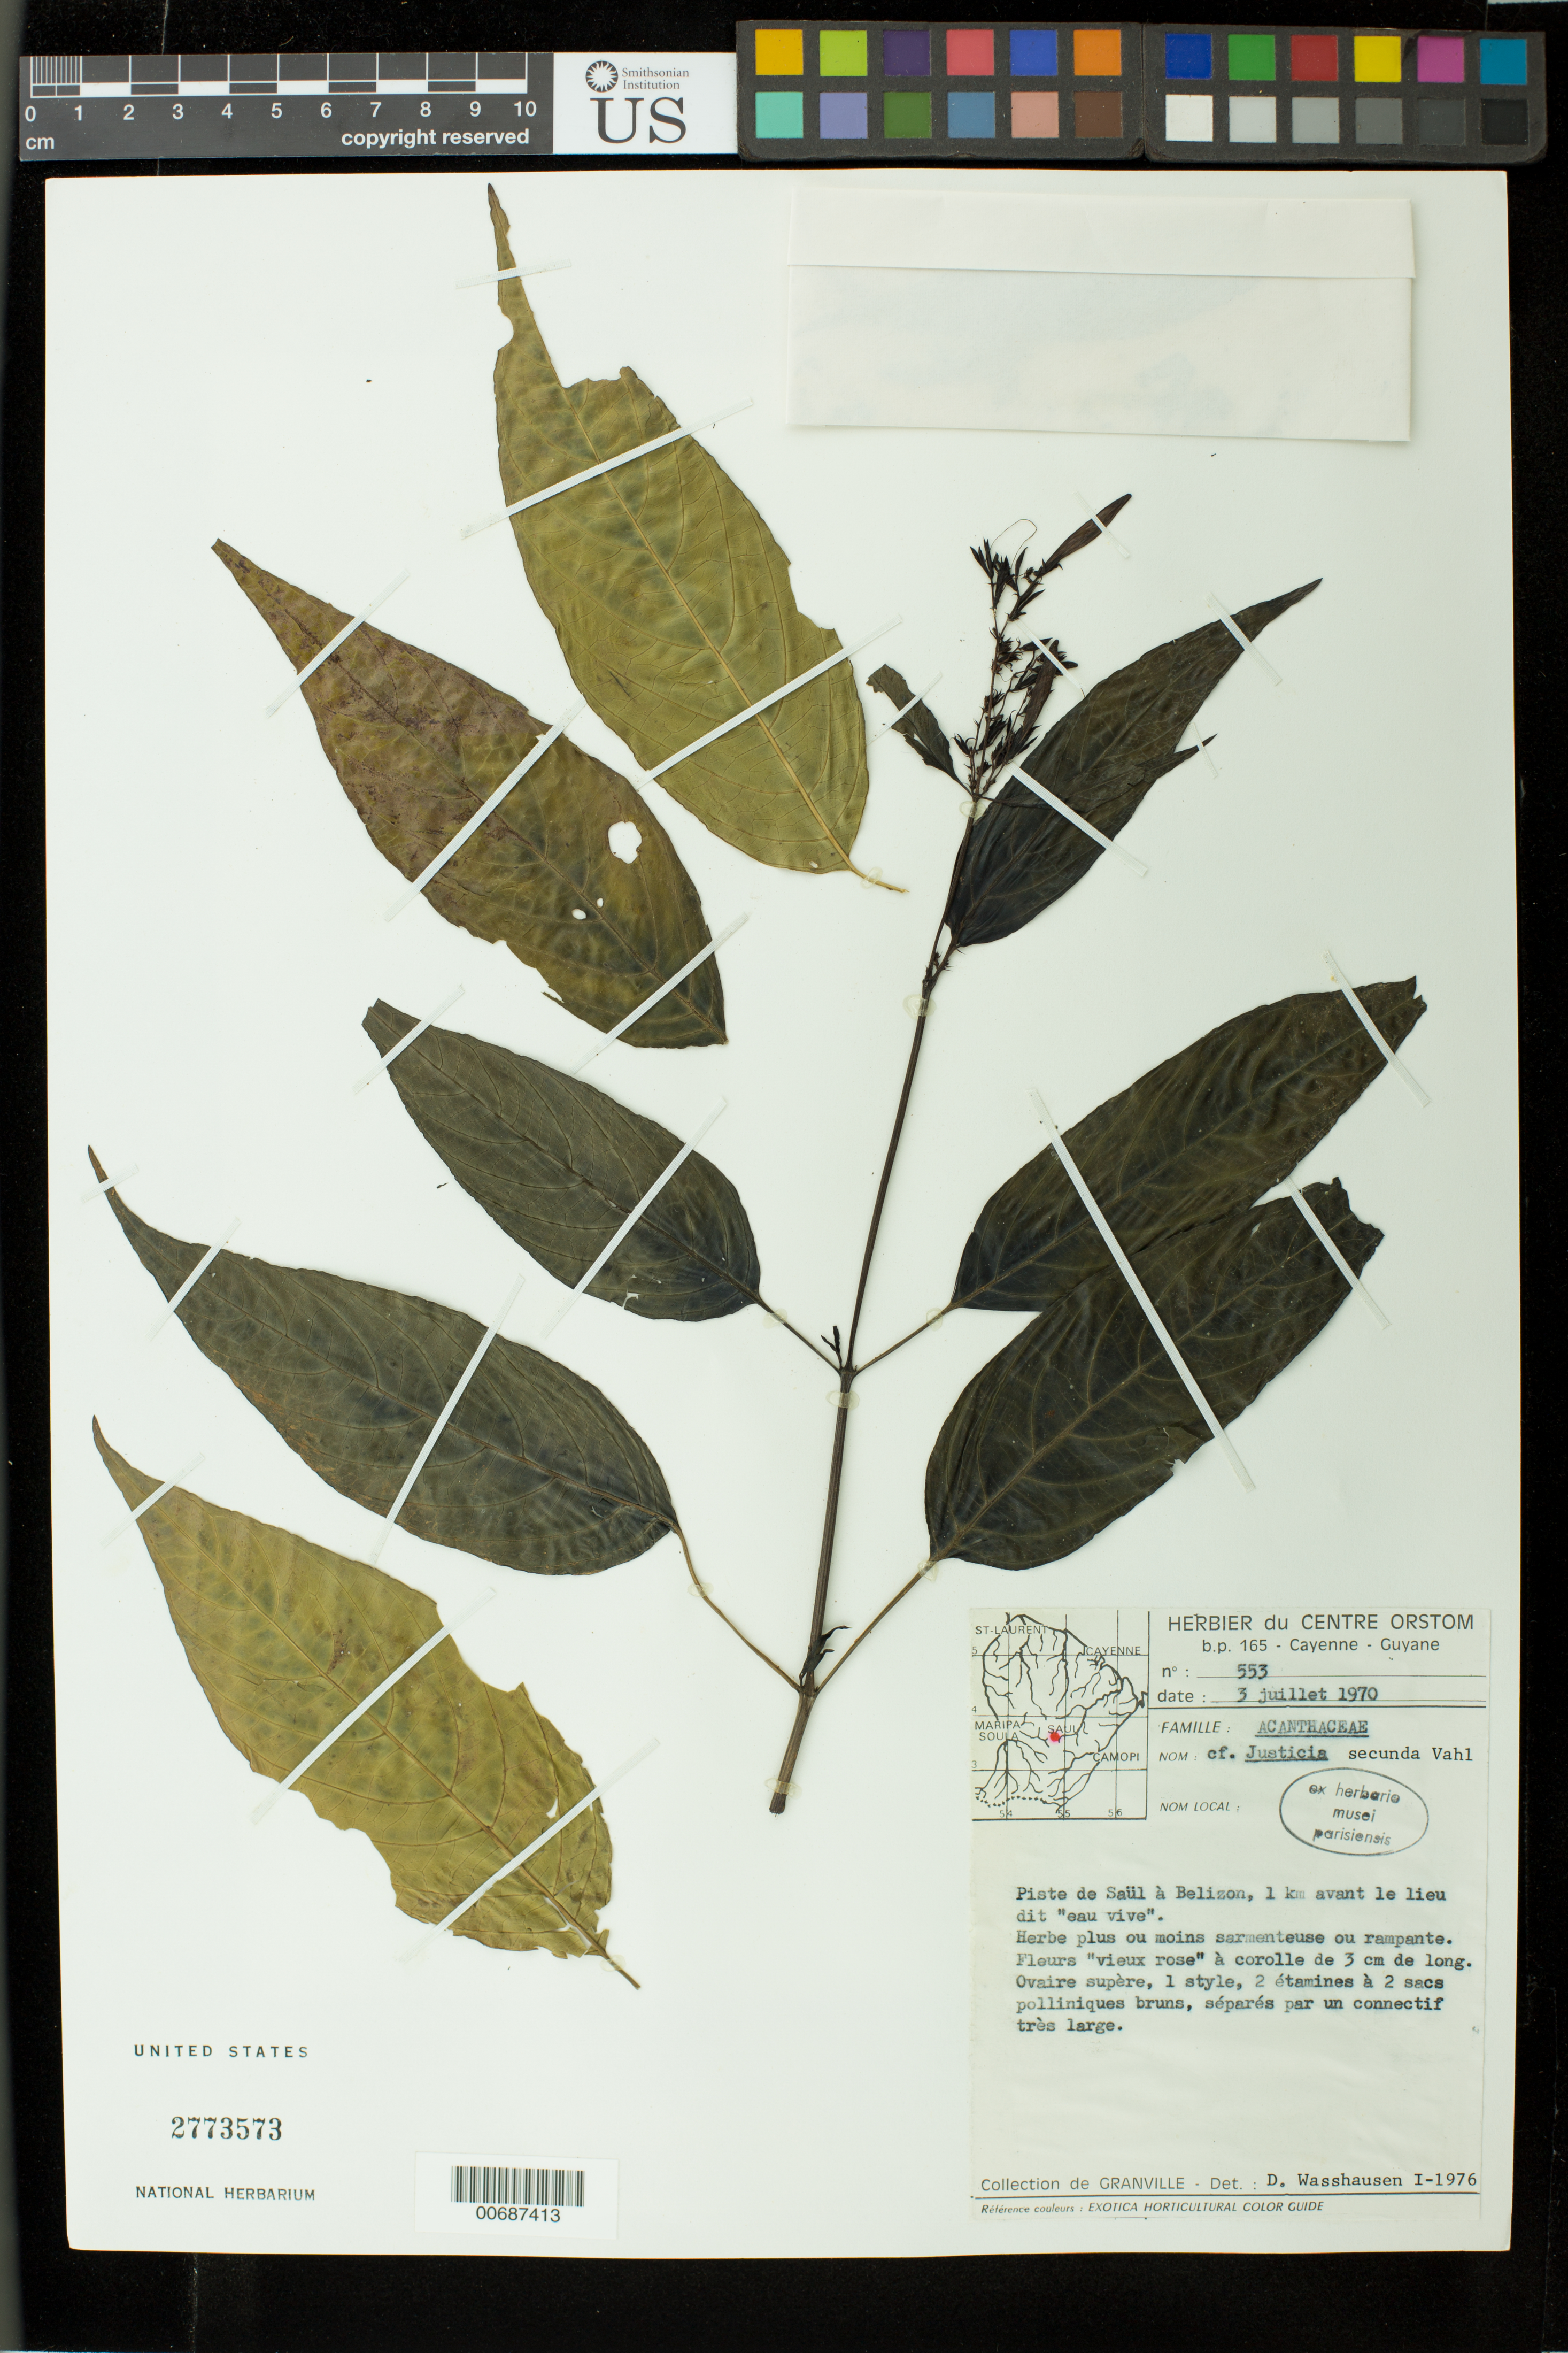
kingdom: Plantae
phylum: Tracheophyta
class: Magnoliopsida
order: Lamiales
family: Acanthaceae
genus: Justicia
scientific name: Justicia secunda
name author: Vahl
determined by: Wasshausen, Dieter C., (BOT), Smithsonian Institution - National Museum of Natural History (UNITED STATES)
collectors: J.-J. de Granville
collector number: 553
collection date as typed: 3-Jul-70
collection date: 1970-07-03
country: French Guiana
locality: Piste de Saül a Belizon, 1 km avant le lieur dit "eau vive"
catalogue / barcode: US 2773573